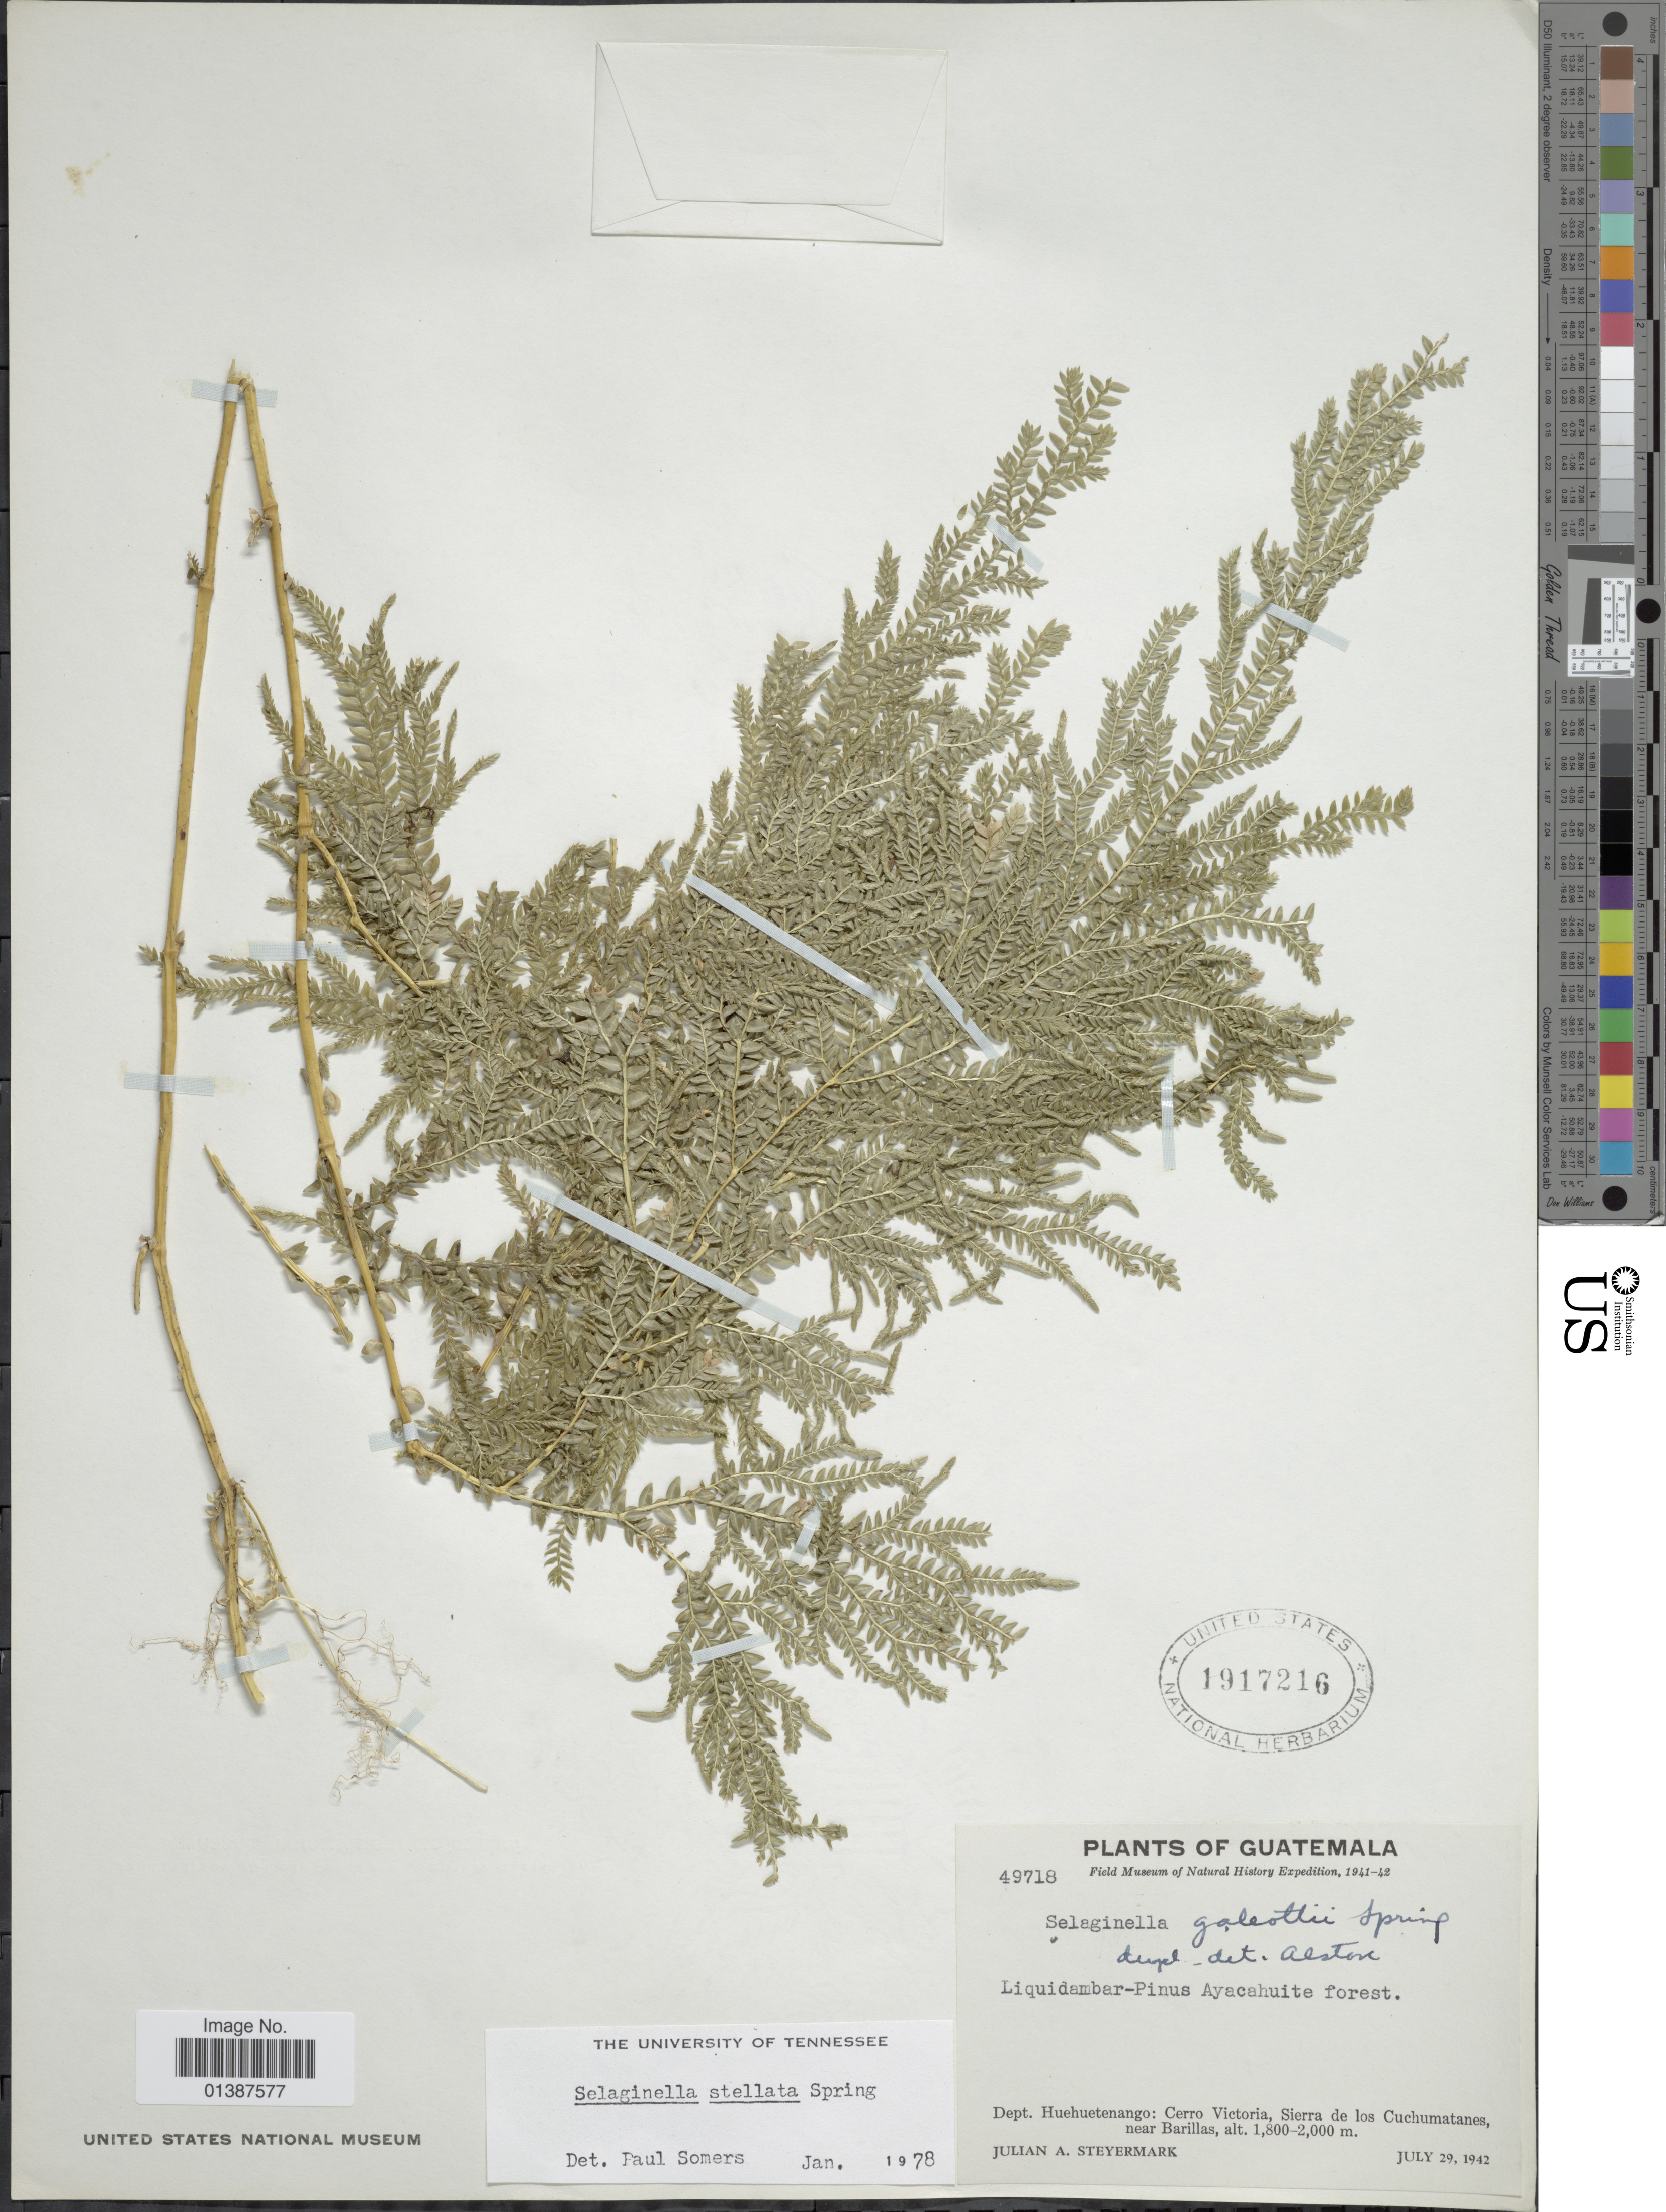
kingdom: Plantae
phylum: Tracheophyta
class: Lycopodiopsida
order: Selaginellales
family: Selaginellaceae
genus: Selaginella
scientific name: Selaginella galeottii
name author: Spring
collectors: J. Steyermark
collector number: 49718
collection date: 1942-07-29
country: Guatemala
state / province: Huehuetenango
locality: Dept. Huehuentenango: Cerro Victoria, Sierra de los Cuchumatanes, near Barillas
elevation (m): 1800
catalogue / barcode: US 1917216